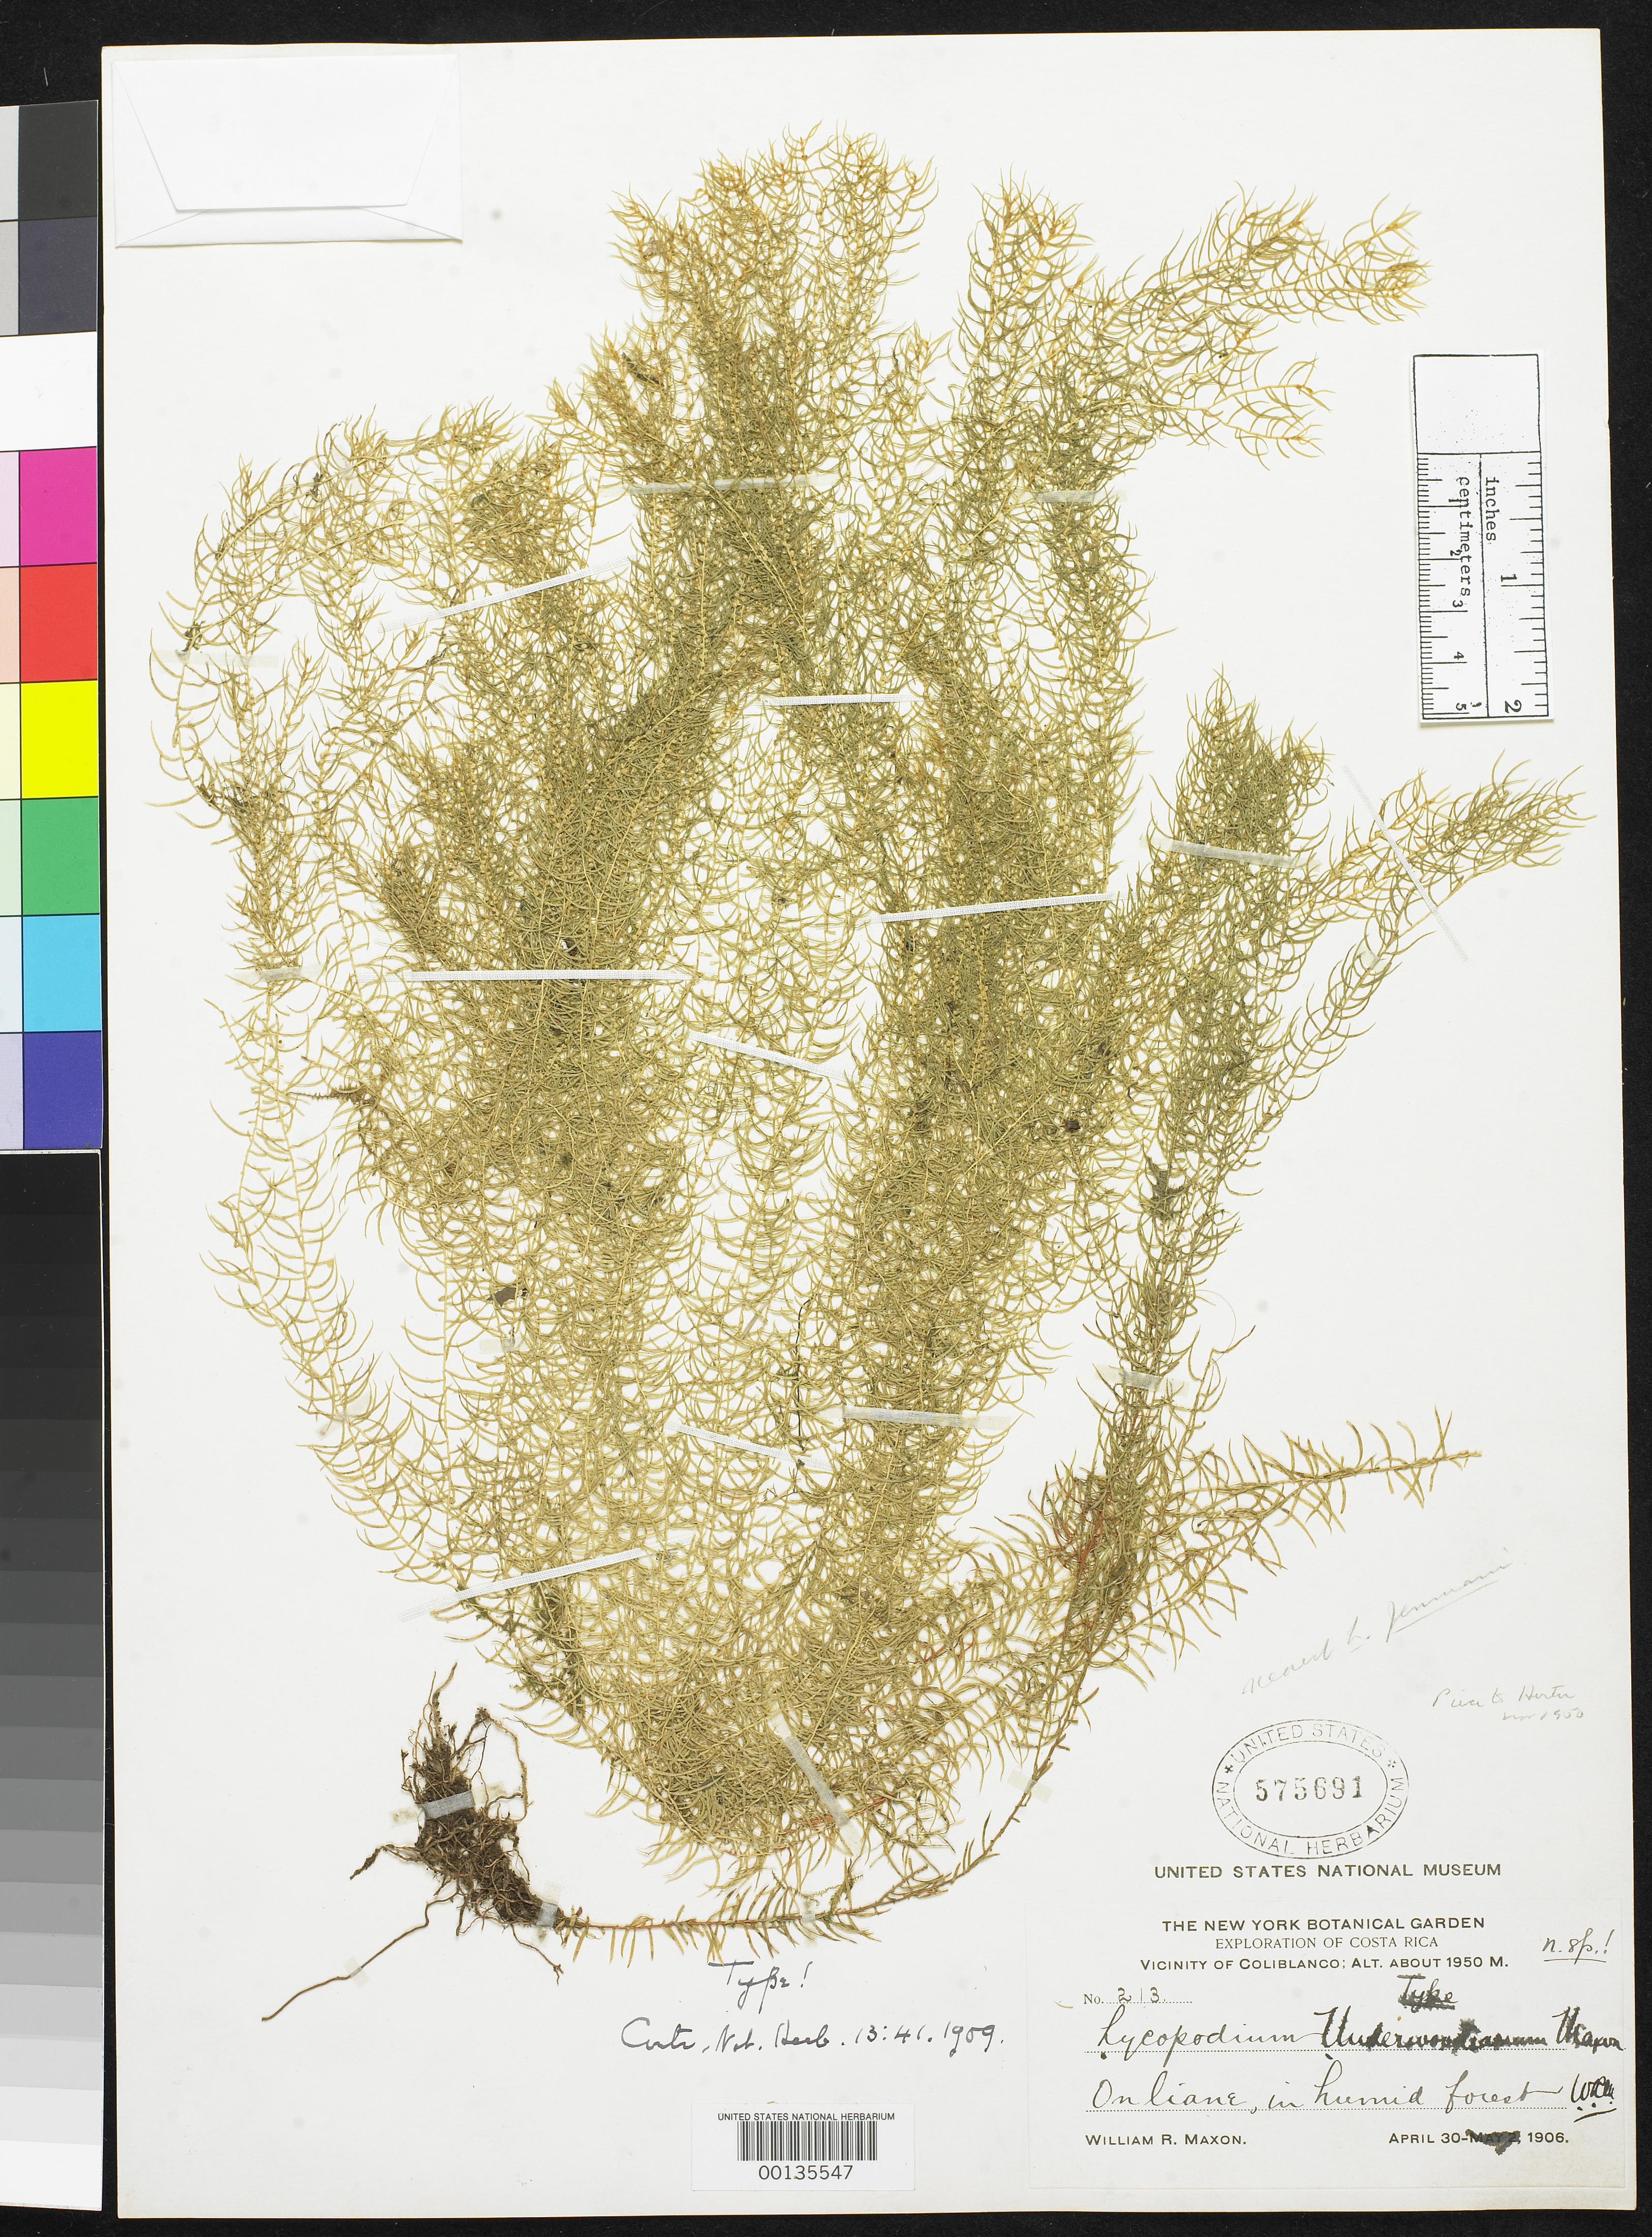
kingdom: Plantae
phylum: Tracheophyta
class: Lycopodiopsida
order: Lycopodiales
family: Lycopodiaceae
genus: Lycopodium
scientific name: Lycopodium underwoodianum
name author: Maxon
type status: Holotype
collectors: W. R. Maxon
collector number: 213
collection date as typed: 30 Apr 1906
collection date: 1906-04-30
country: Costa Rica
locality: Vicinity of Coliblanca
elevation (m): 1950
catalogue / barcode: US 575691